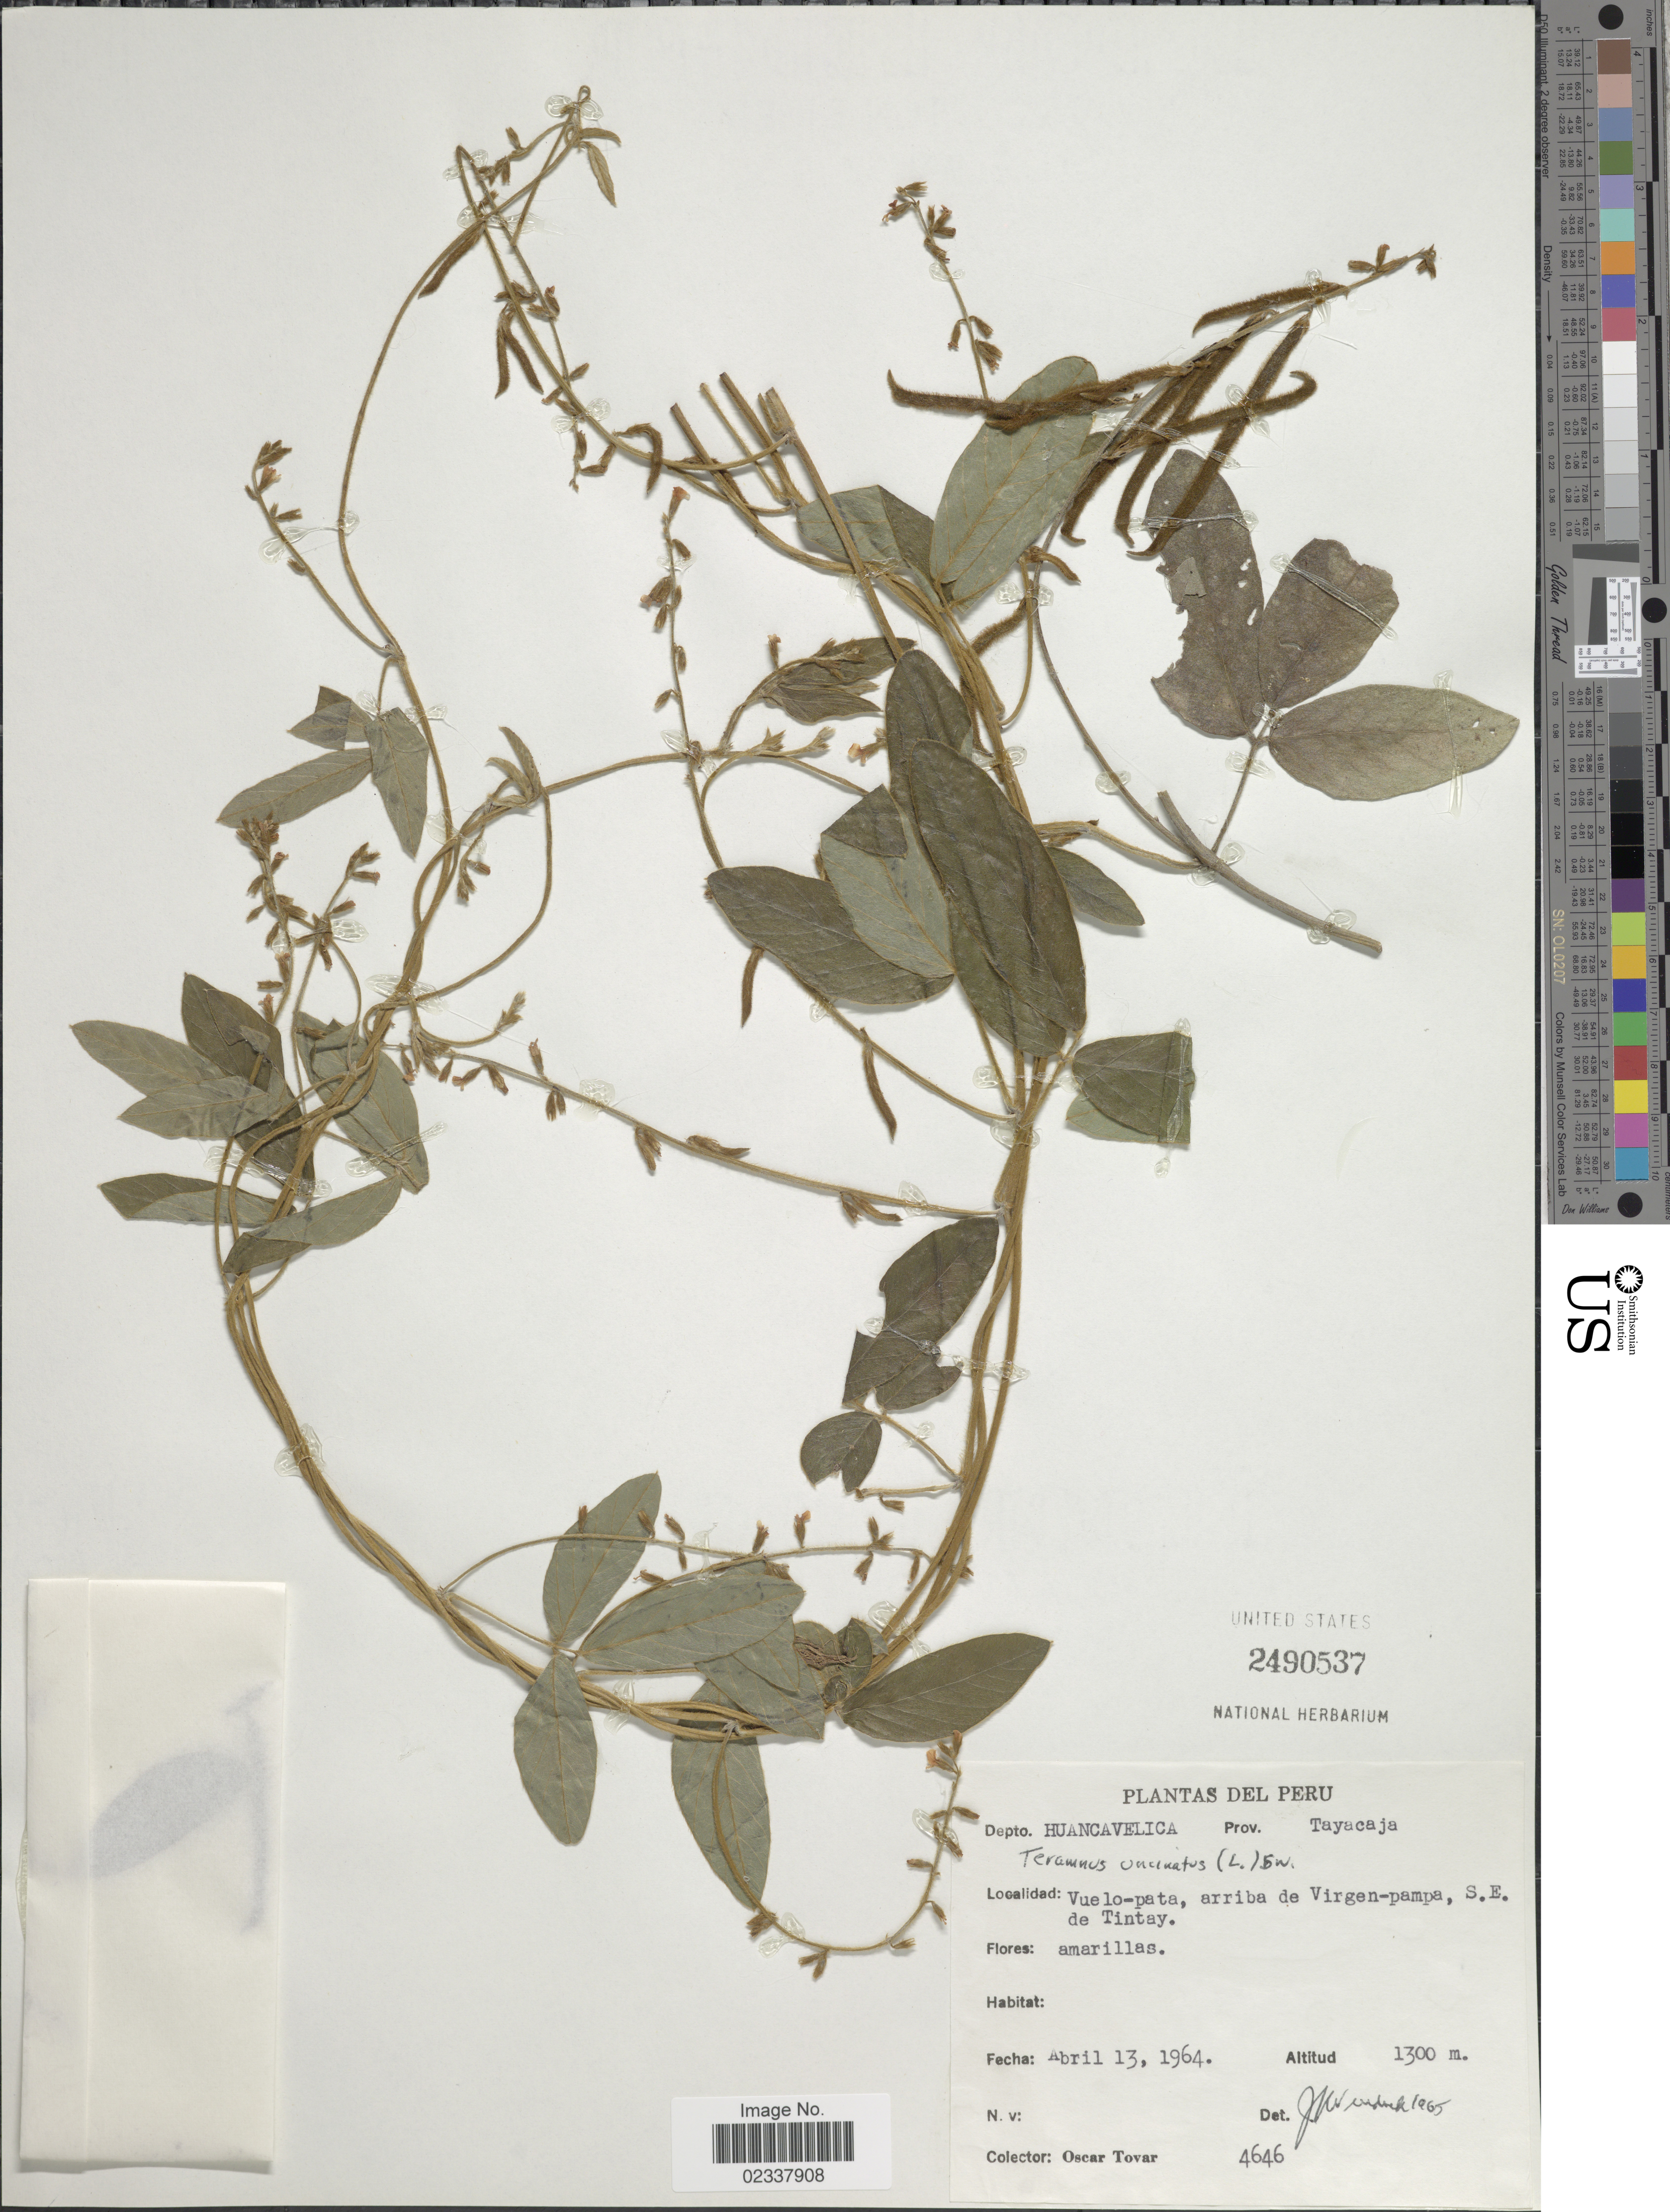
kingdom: Plantae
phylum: Tracheophyta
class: Magnoliopsida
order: Fabales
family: Fabaceae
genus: Teramnus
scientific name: Teramnus uncinatus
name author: (L.) Sw.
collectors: Ó. Tovar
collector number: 4646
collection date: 1964-04-13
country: Peru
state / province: Huancavelica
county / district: Tayacaja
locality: Prov. Tayacaja, Vuelo-pata, arriba de Virgen-pampa, S.E. de Tintay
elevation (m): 1300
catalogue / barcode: US 2490537